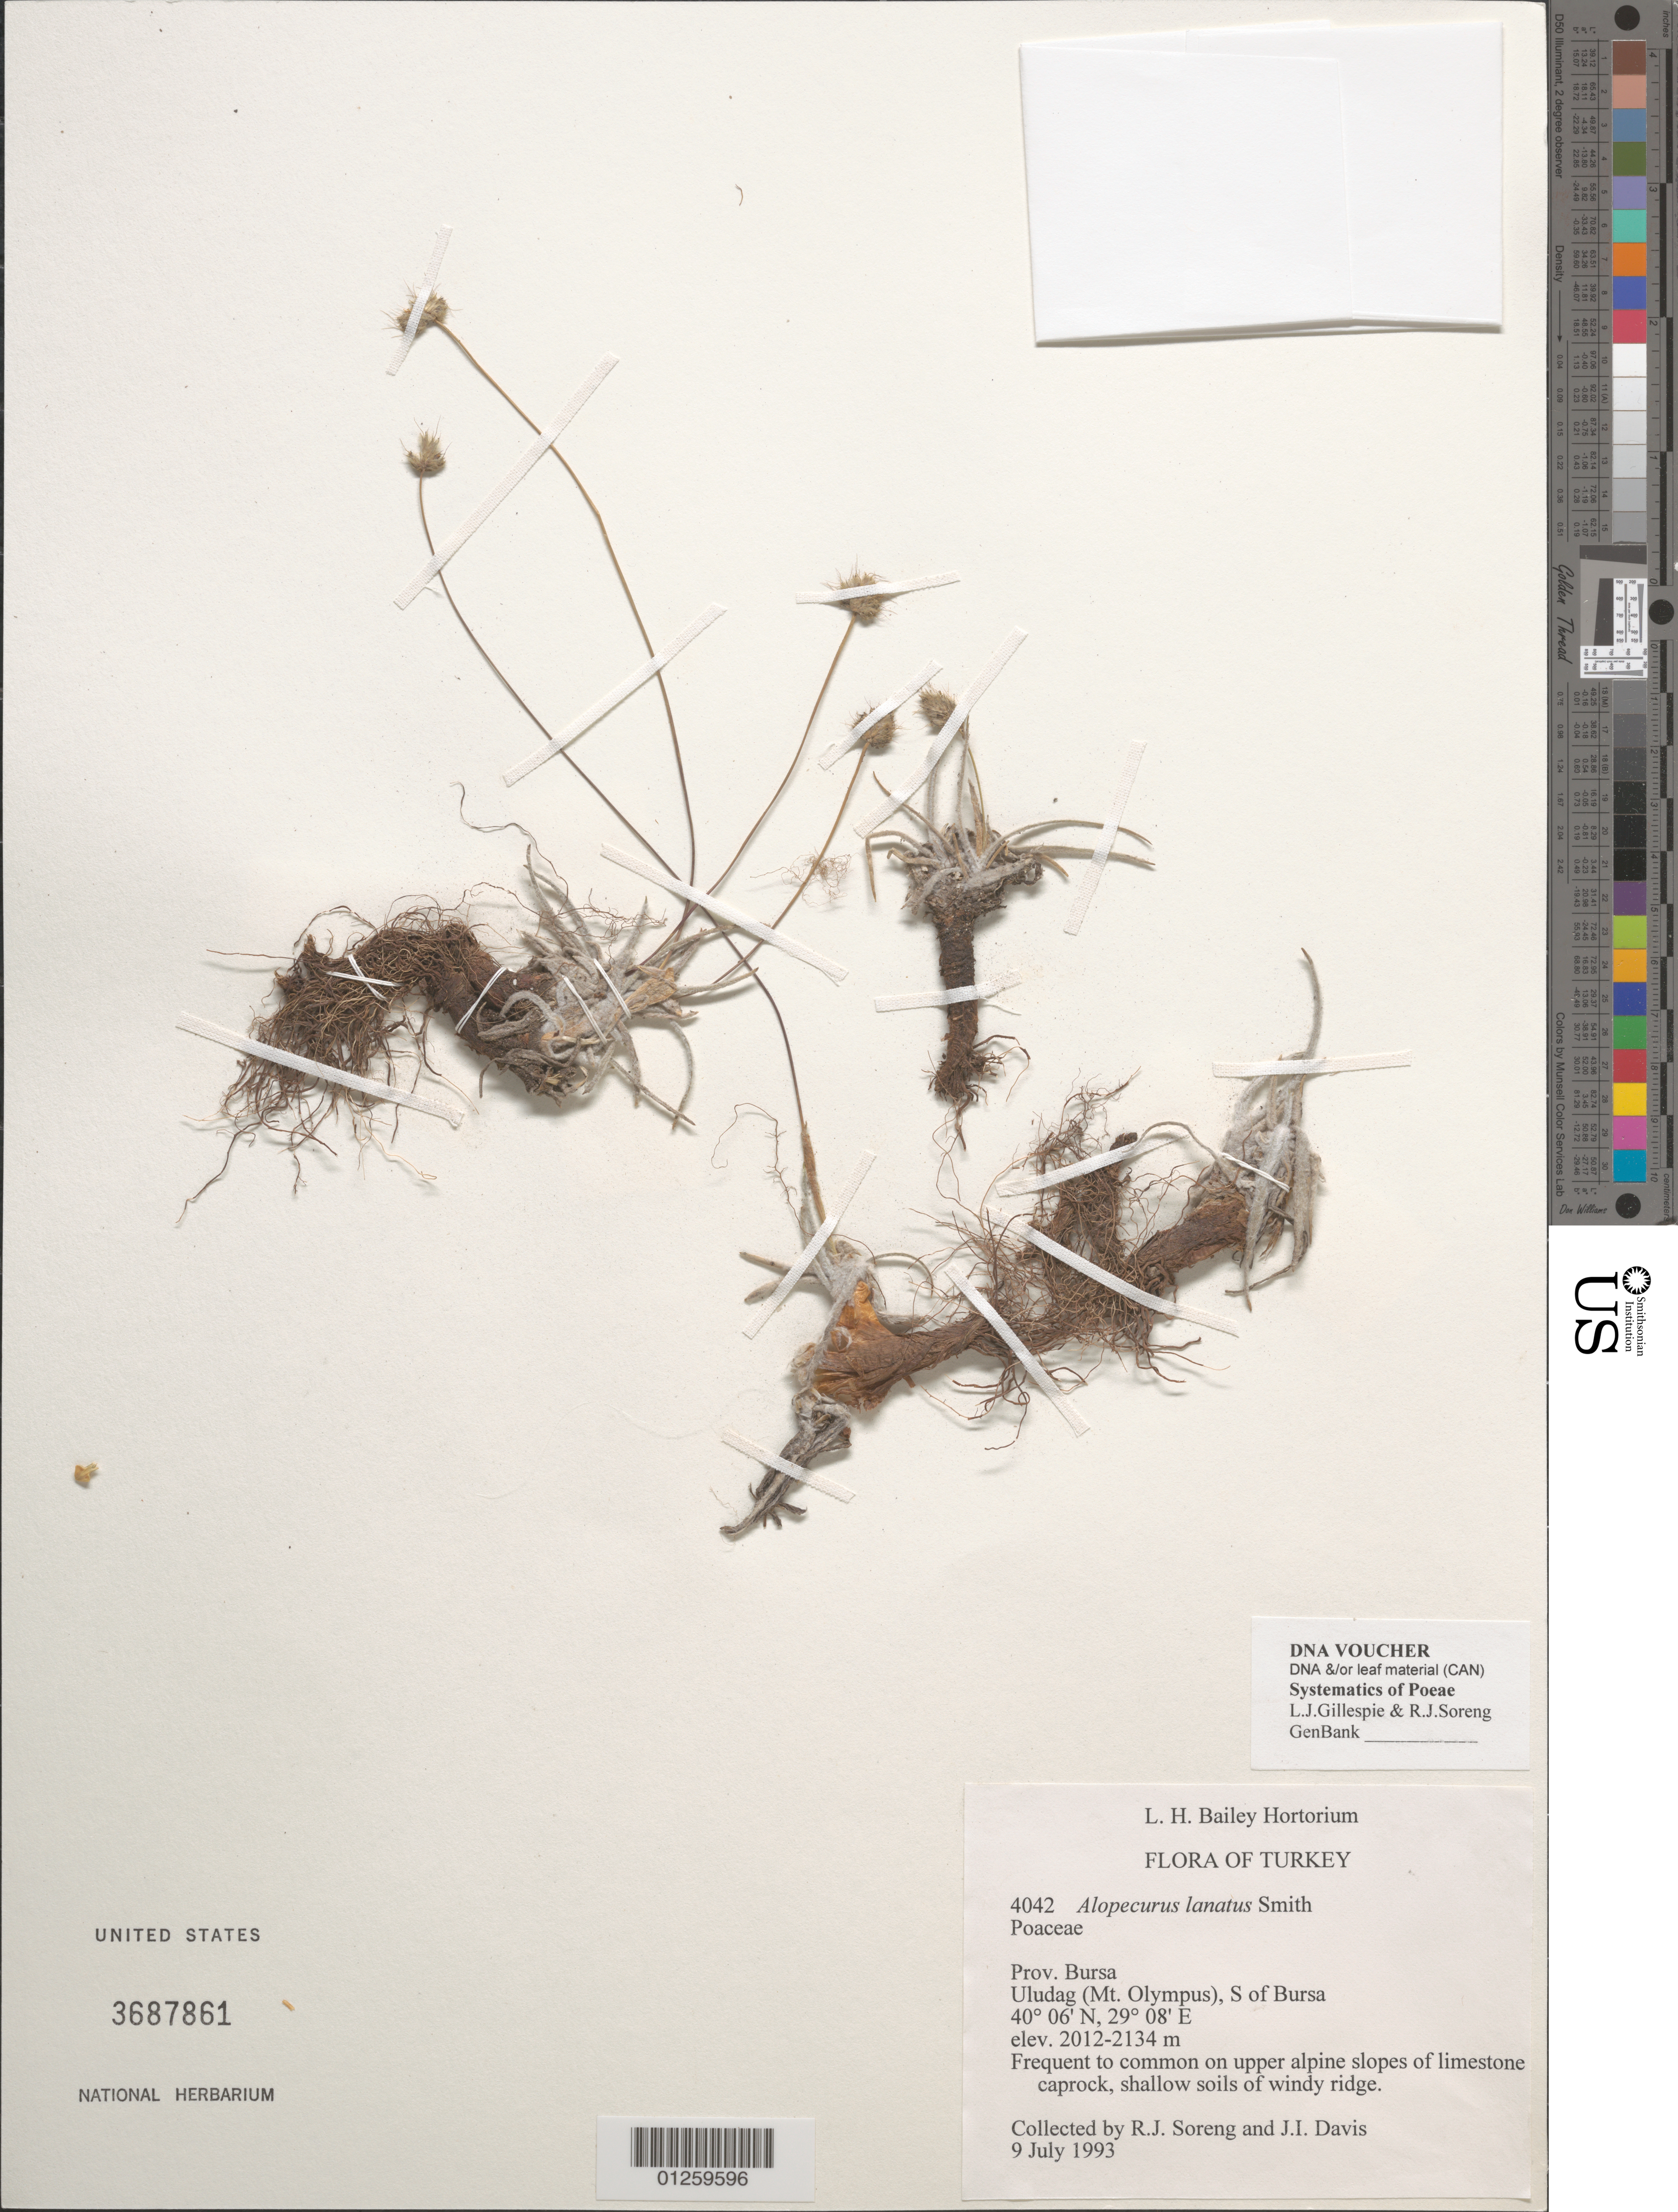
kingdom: Plantae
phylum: Tracheophyta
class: Liliopsida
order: Poales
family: Poaceae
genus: Alopecurus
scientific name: Alopecurus lanatus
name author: Sibth. & Sm.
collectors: R. J. Soreng & J. I. Davis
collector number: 4042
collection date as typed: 09 Jul 1993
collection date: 1993-07-09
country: Turkey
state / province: Bursa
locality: Ulu Dag (Olympus), SE of Bursa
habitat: Limestone and granite plateau along ridge and gentle slopes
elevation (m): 2134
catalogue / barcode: US 3687861